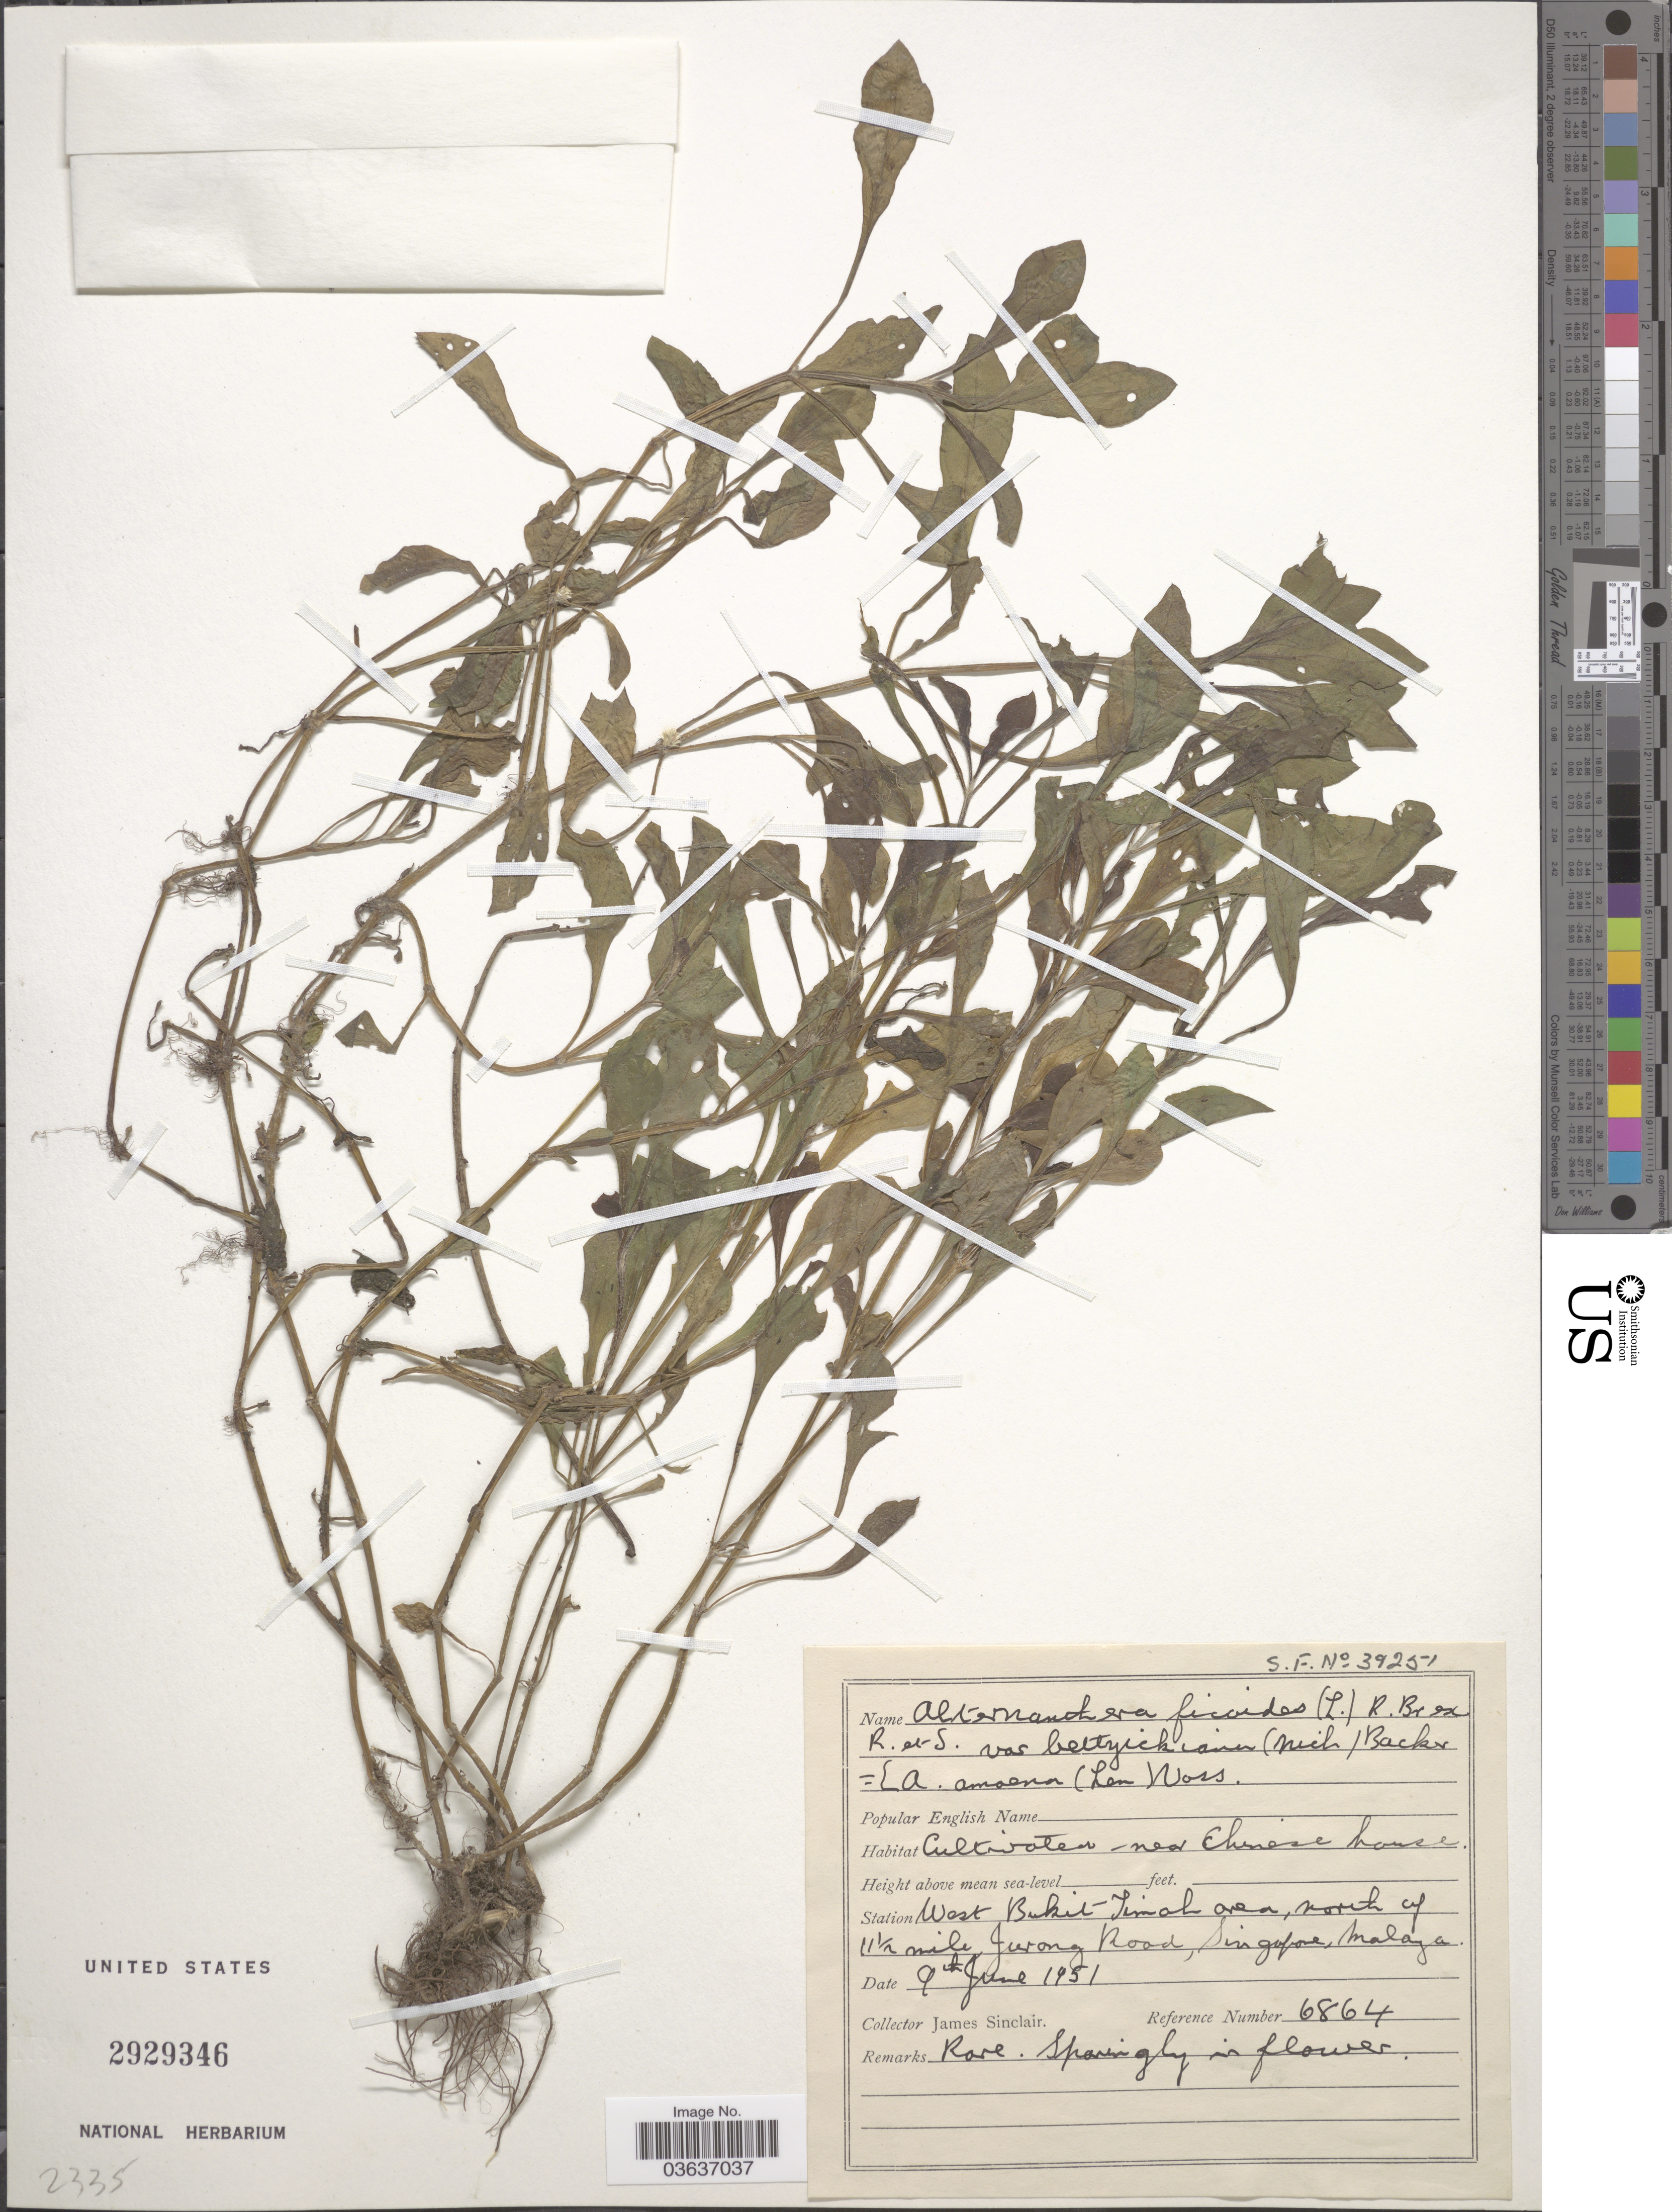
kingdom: Plantae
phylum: Tracheophyta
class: Magnoliopsida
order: Caryophyllales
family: Amaranthaceae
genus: Alternanthera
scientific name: Alternanthera ficoidea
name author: (L.) P. Beauv.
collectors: J. Sinclair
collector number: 6864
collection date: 1951-06-09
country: Singapore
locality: Near Chinese house. Station West Bukit Jimal area, north of 11½ mile Jurong Road, Malaya.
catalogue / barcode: US 29292346